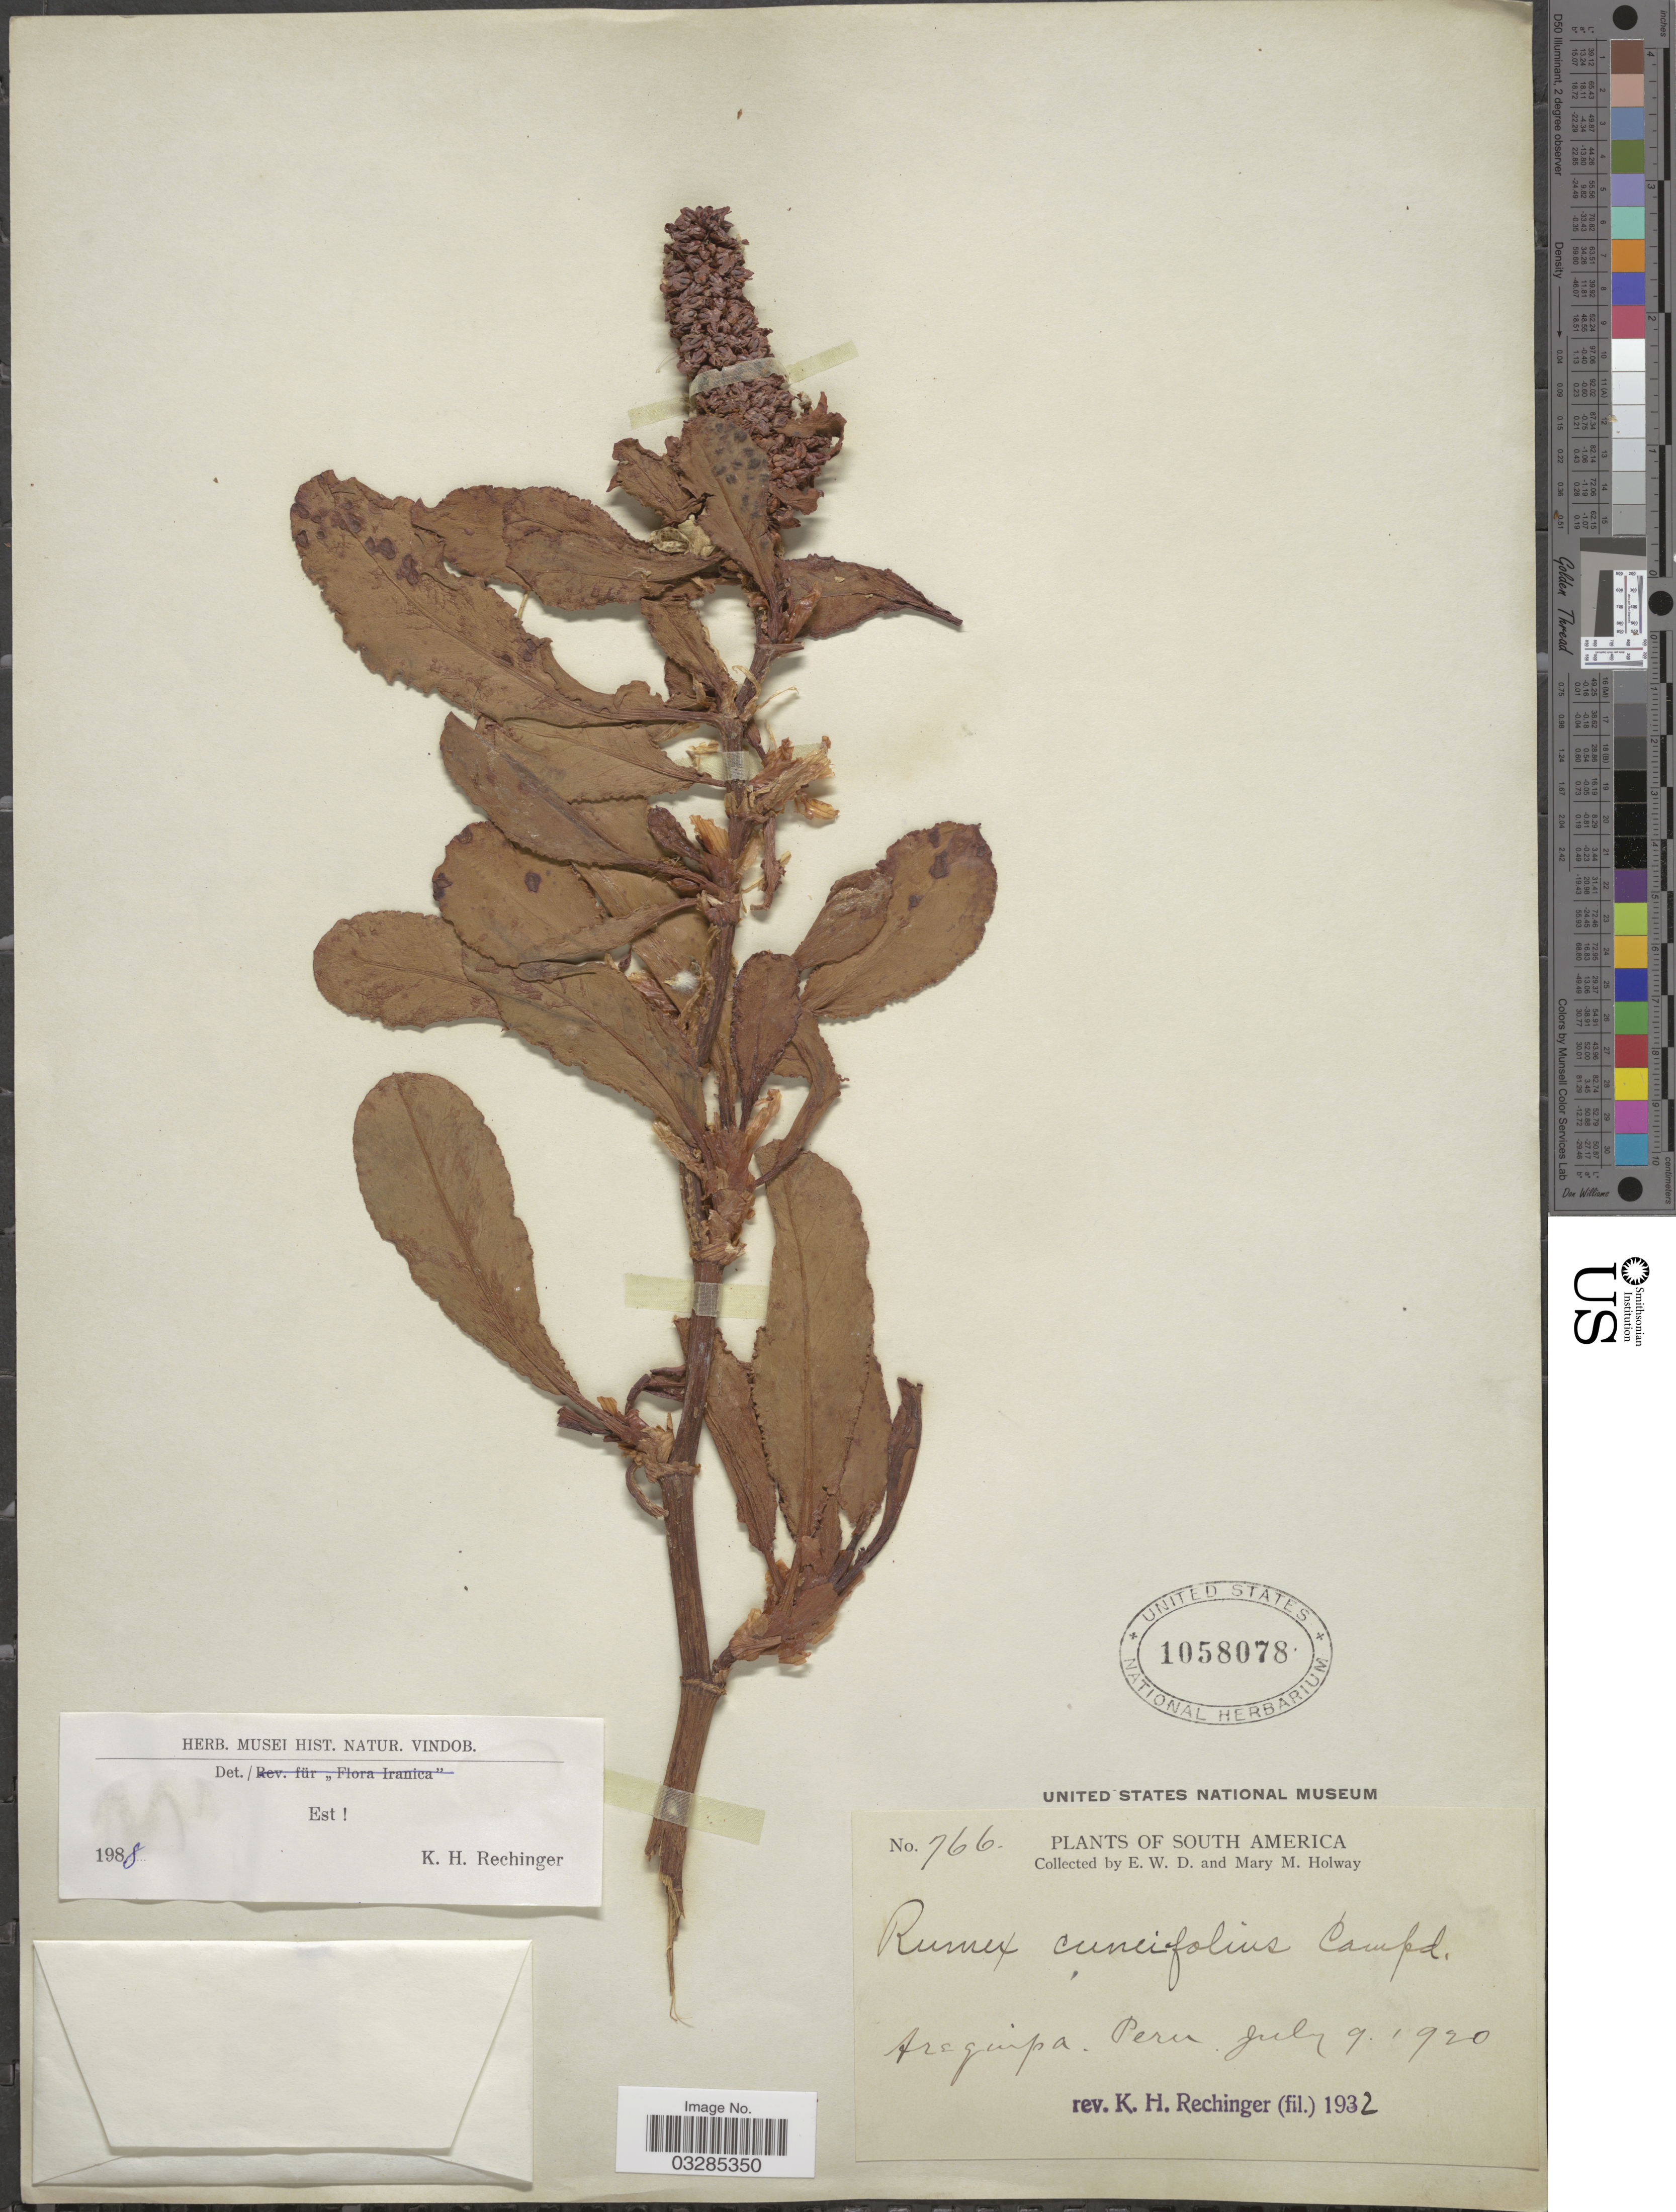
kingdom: Plantae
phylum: Tracheophyta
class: Magnoliopsida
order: Caryophyllales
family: Polygonaceae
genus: Rumex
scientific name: Rumex cuneifolius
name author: Campd.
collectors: E. W. D. Holway & M. M. Holway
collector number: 766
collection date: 1920-07-09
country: Peru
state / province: Arequipa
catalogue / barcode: US 1058078